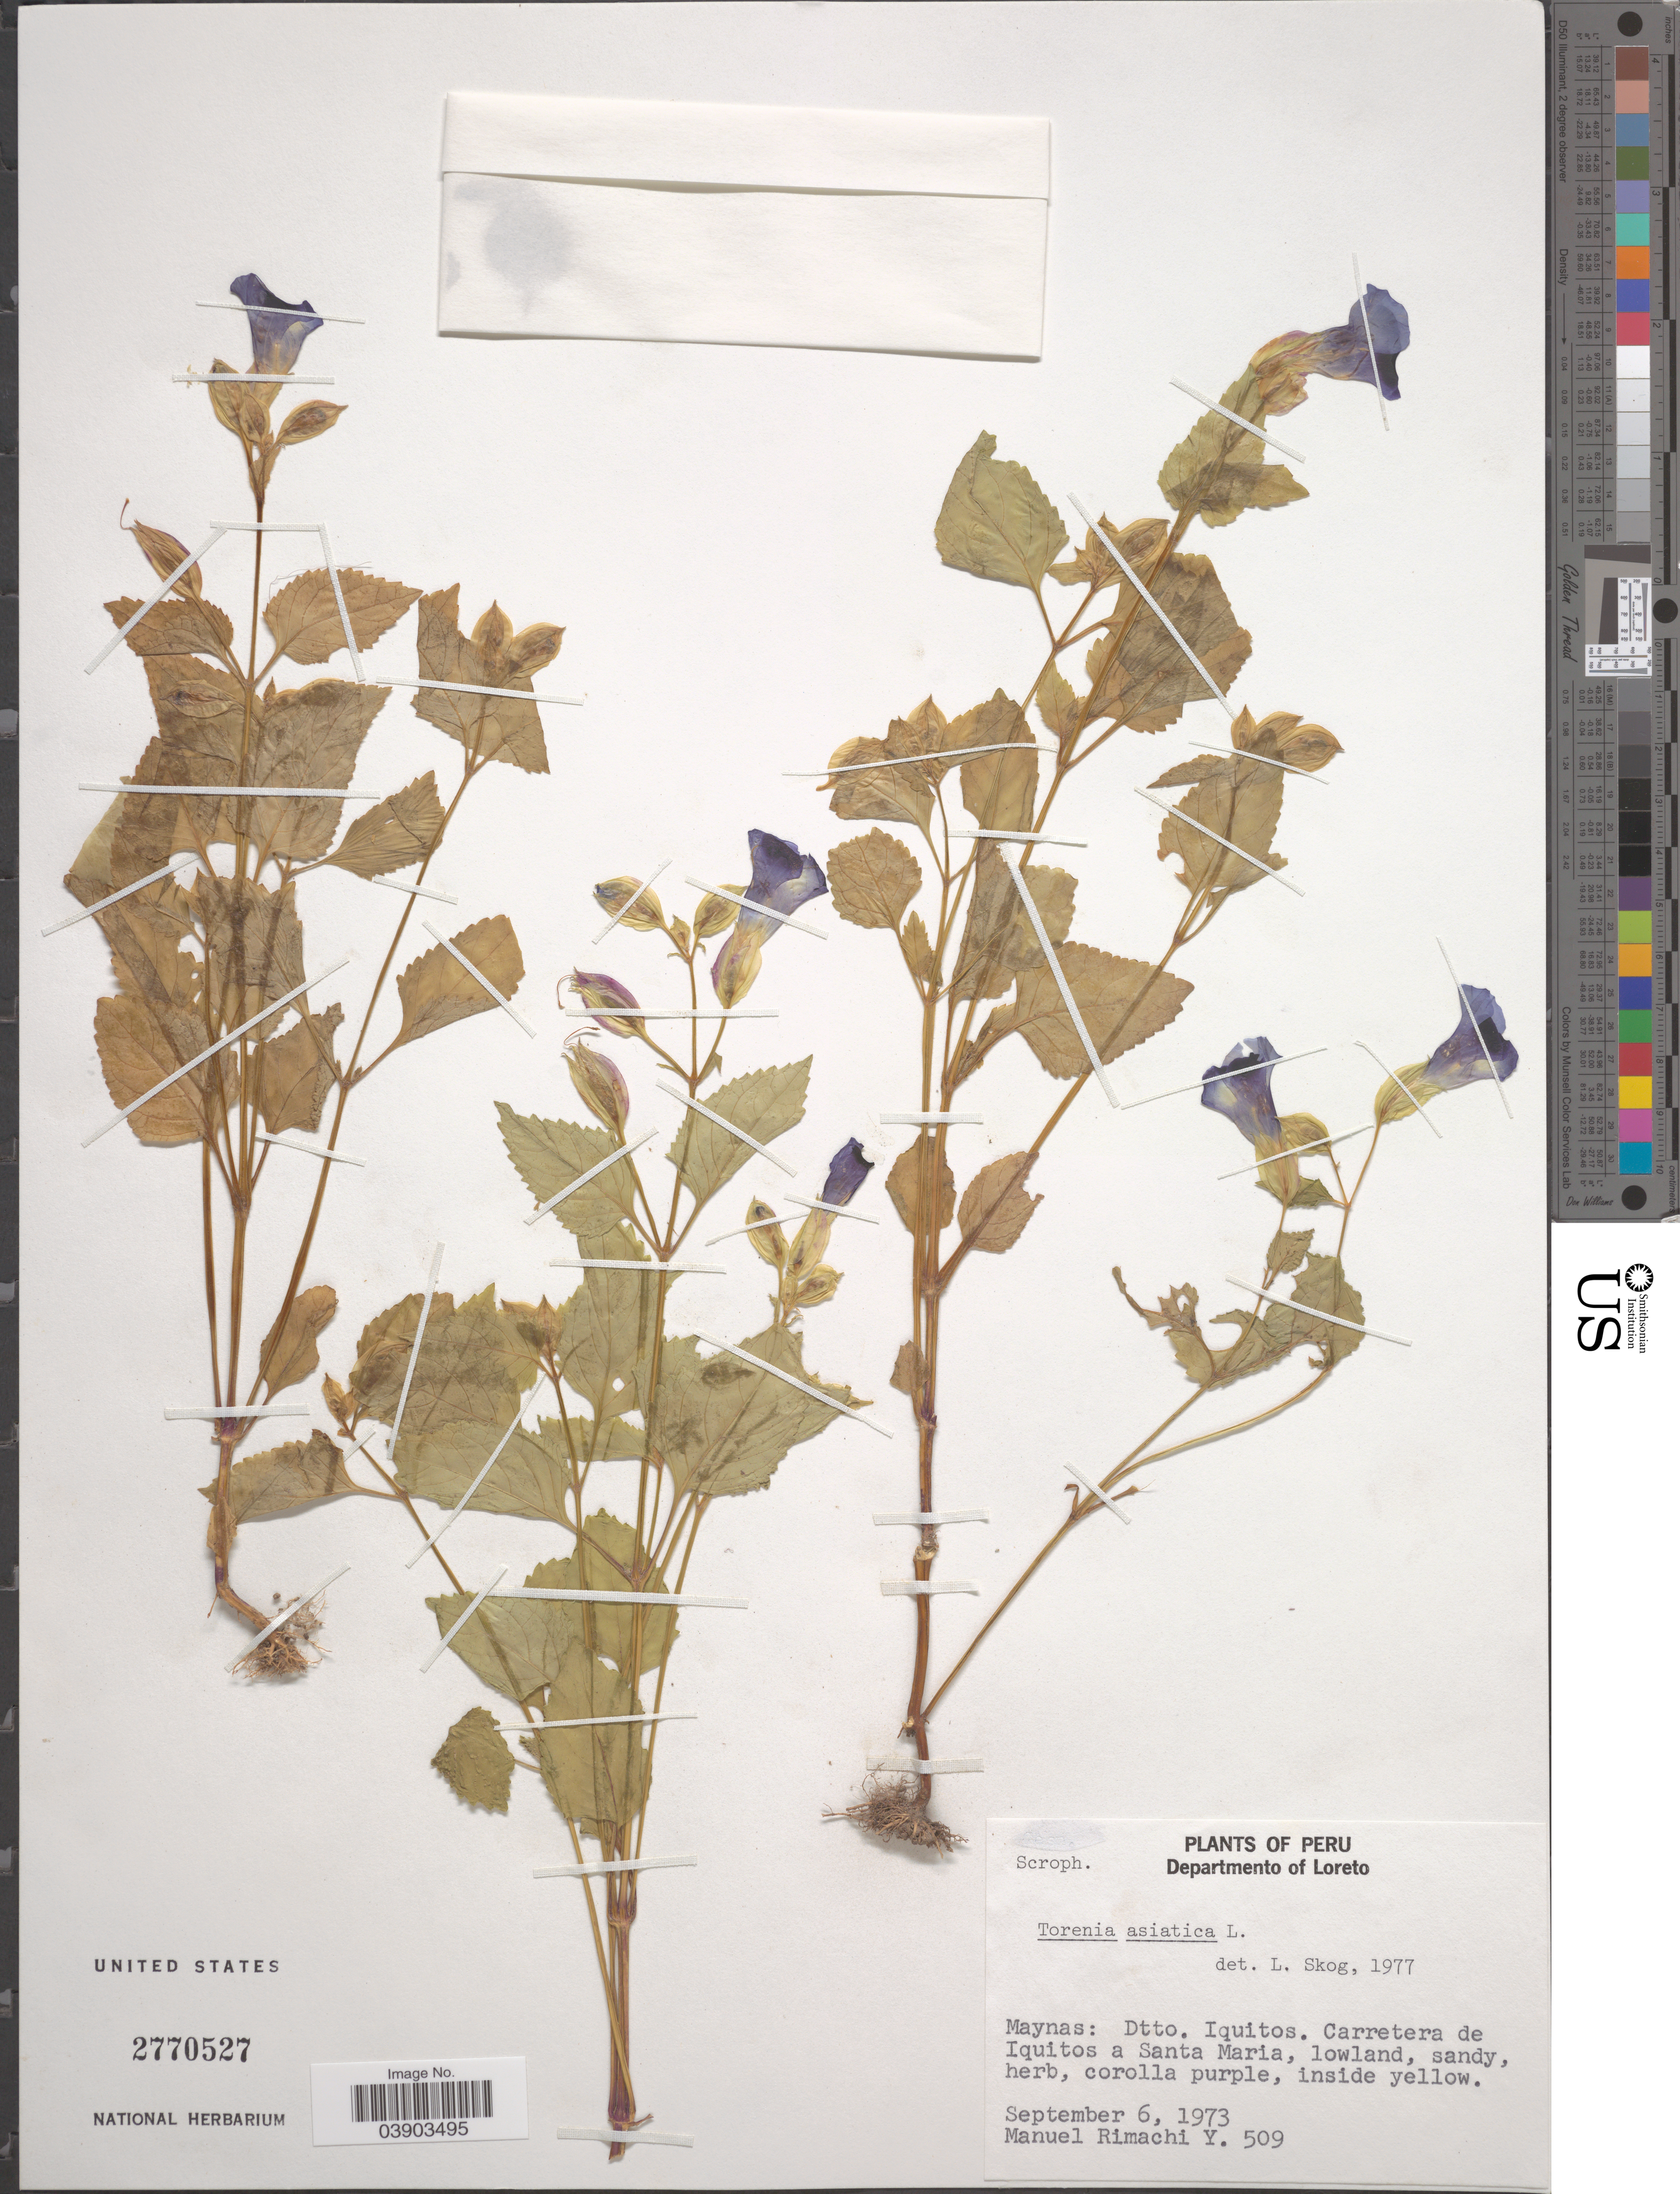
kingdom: Plantae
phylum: Tracheophyta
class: Magnoliopsida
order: Lamiales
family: Linderniaceae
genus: Torenia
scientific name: Torenia asiatica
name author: L.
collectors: M. Rimachi Y.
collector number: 509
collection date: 1973-09-06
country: Peru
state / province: Loreto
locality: Departmento of Loreto. Maynas: Dtto. Iquitos. Carretera de Iquitos a Santa Maria.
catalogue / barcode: US 2770527